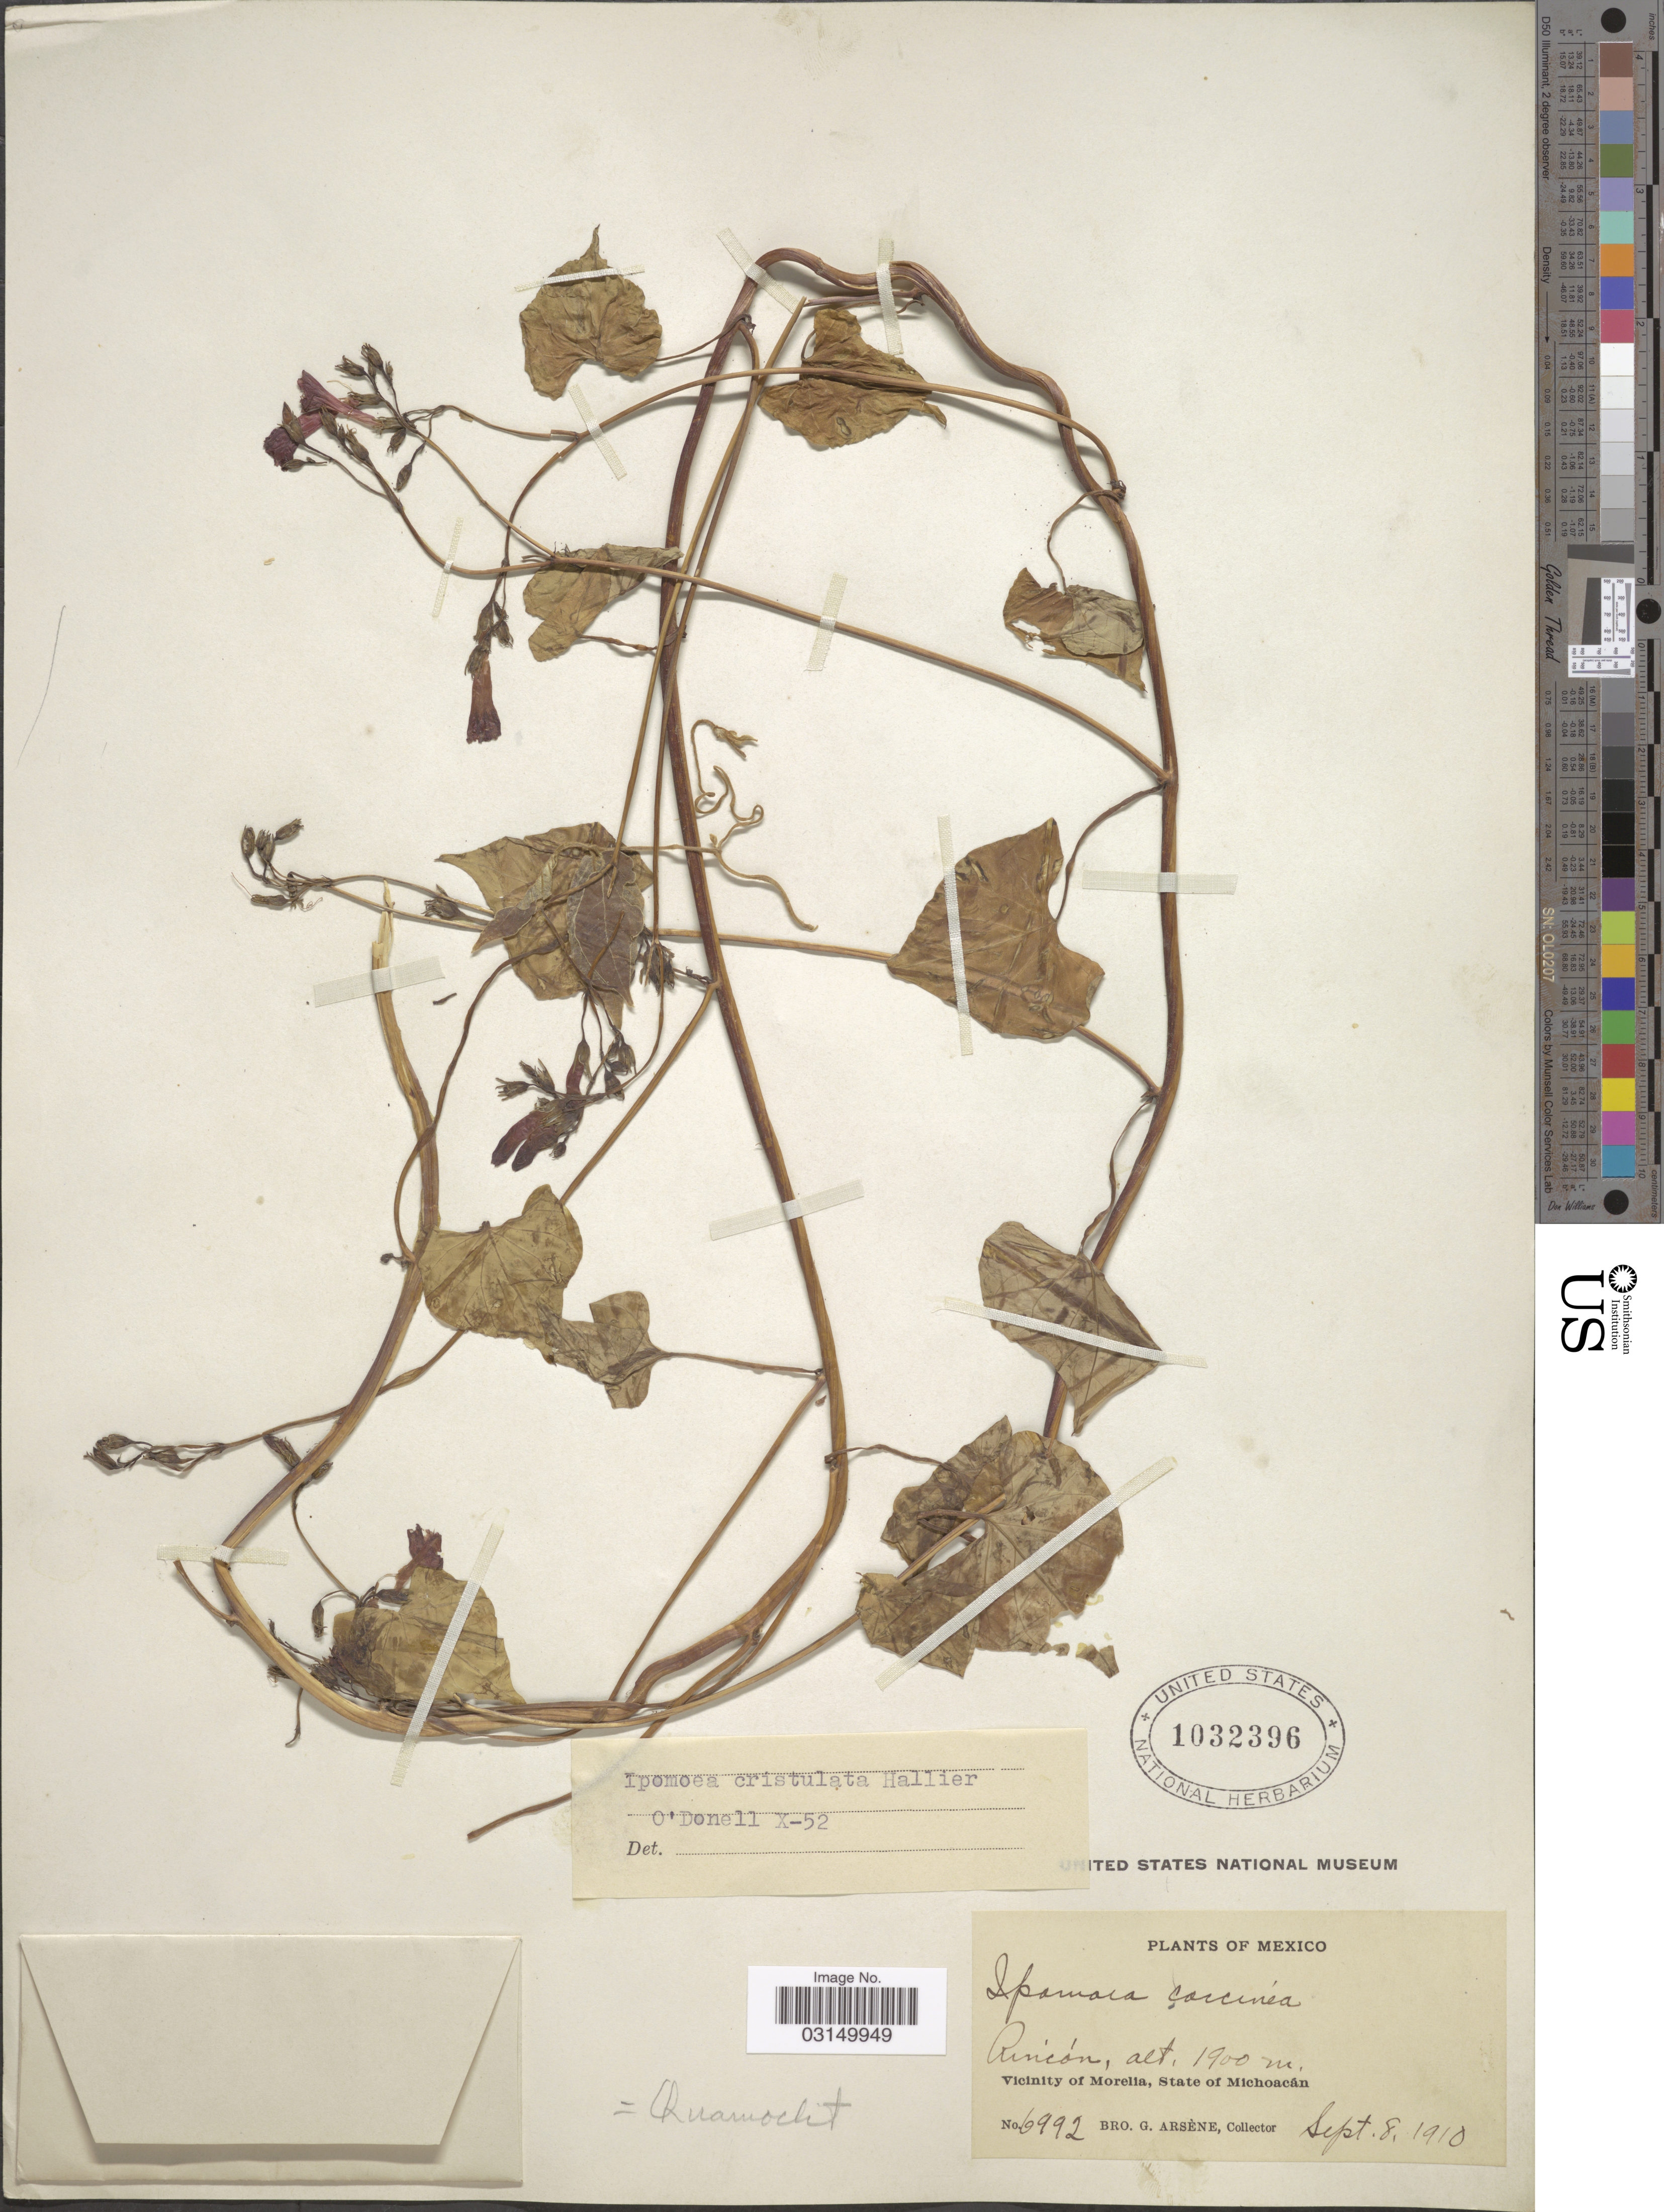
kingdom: Plantae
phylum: Tracheophyta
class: Magnoliopsida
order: Solanales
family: Convolvulaceae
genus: Ipomoea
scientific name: Ipomoea cristulata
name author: Hallier f.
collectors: Bro. G. Arsène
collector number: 6992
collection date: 1910-09-08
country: Mexico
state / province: Michoacán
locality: Rincón, Vicinity of Morelia.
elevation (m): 1900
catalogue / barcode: US 1032396